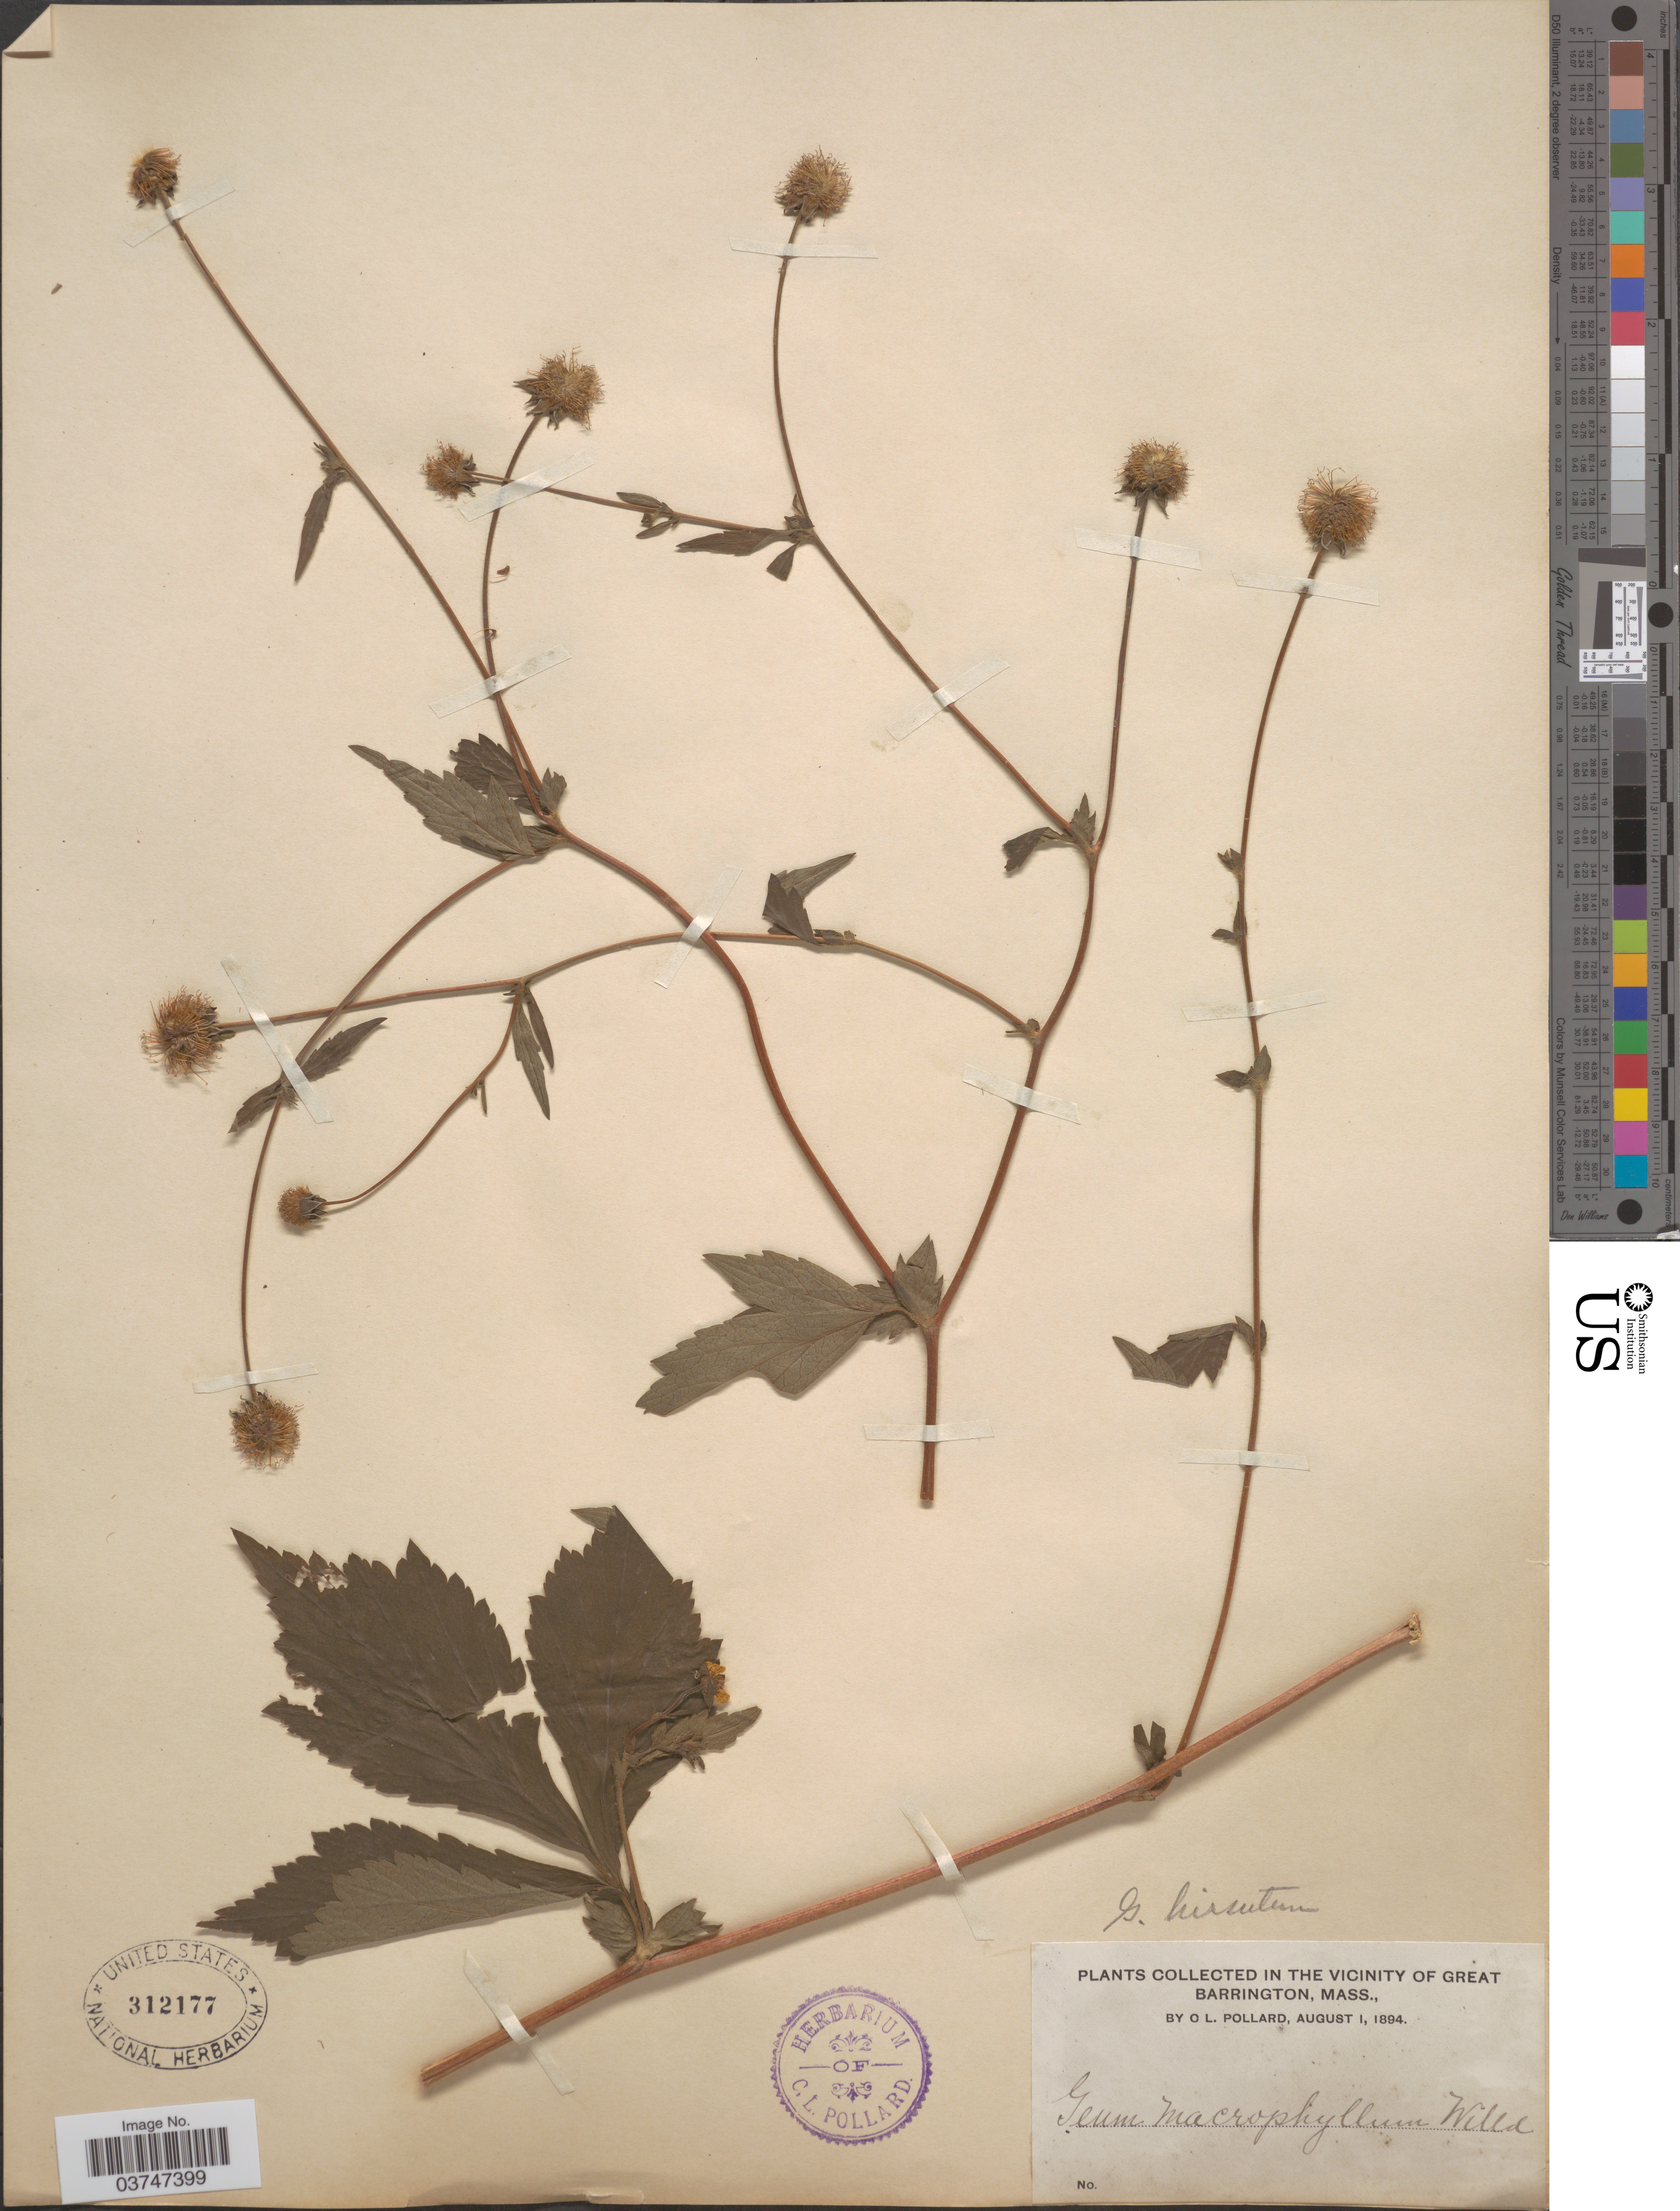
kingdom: Plantae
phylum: Tracheophyta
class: Magnoliopsida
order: Rosales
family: Rosaceae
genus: Geum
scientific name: Geum hirsutum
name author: Muhl. ex Link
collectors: C. L. Pollard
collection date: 1894-08-01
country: United States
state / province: Massachusetts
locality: Vicinity of Great Barrington.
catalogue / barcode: US 312177